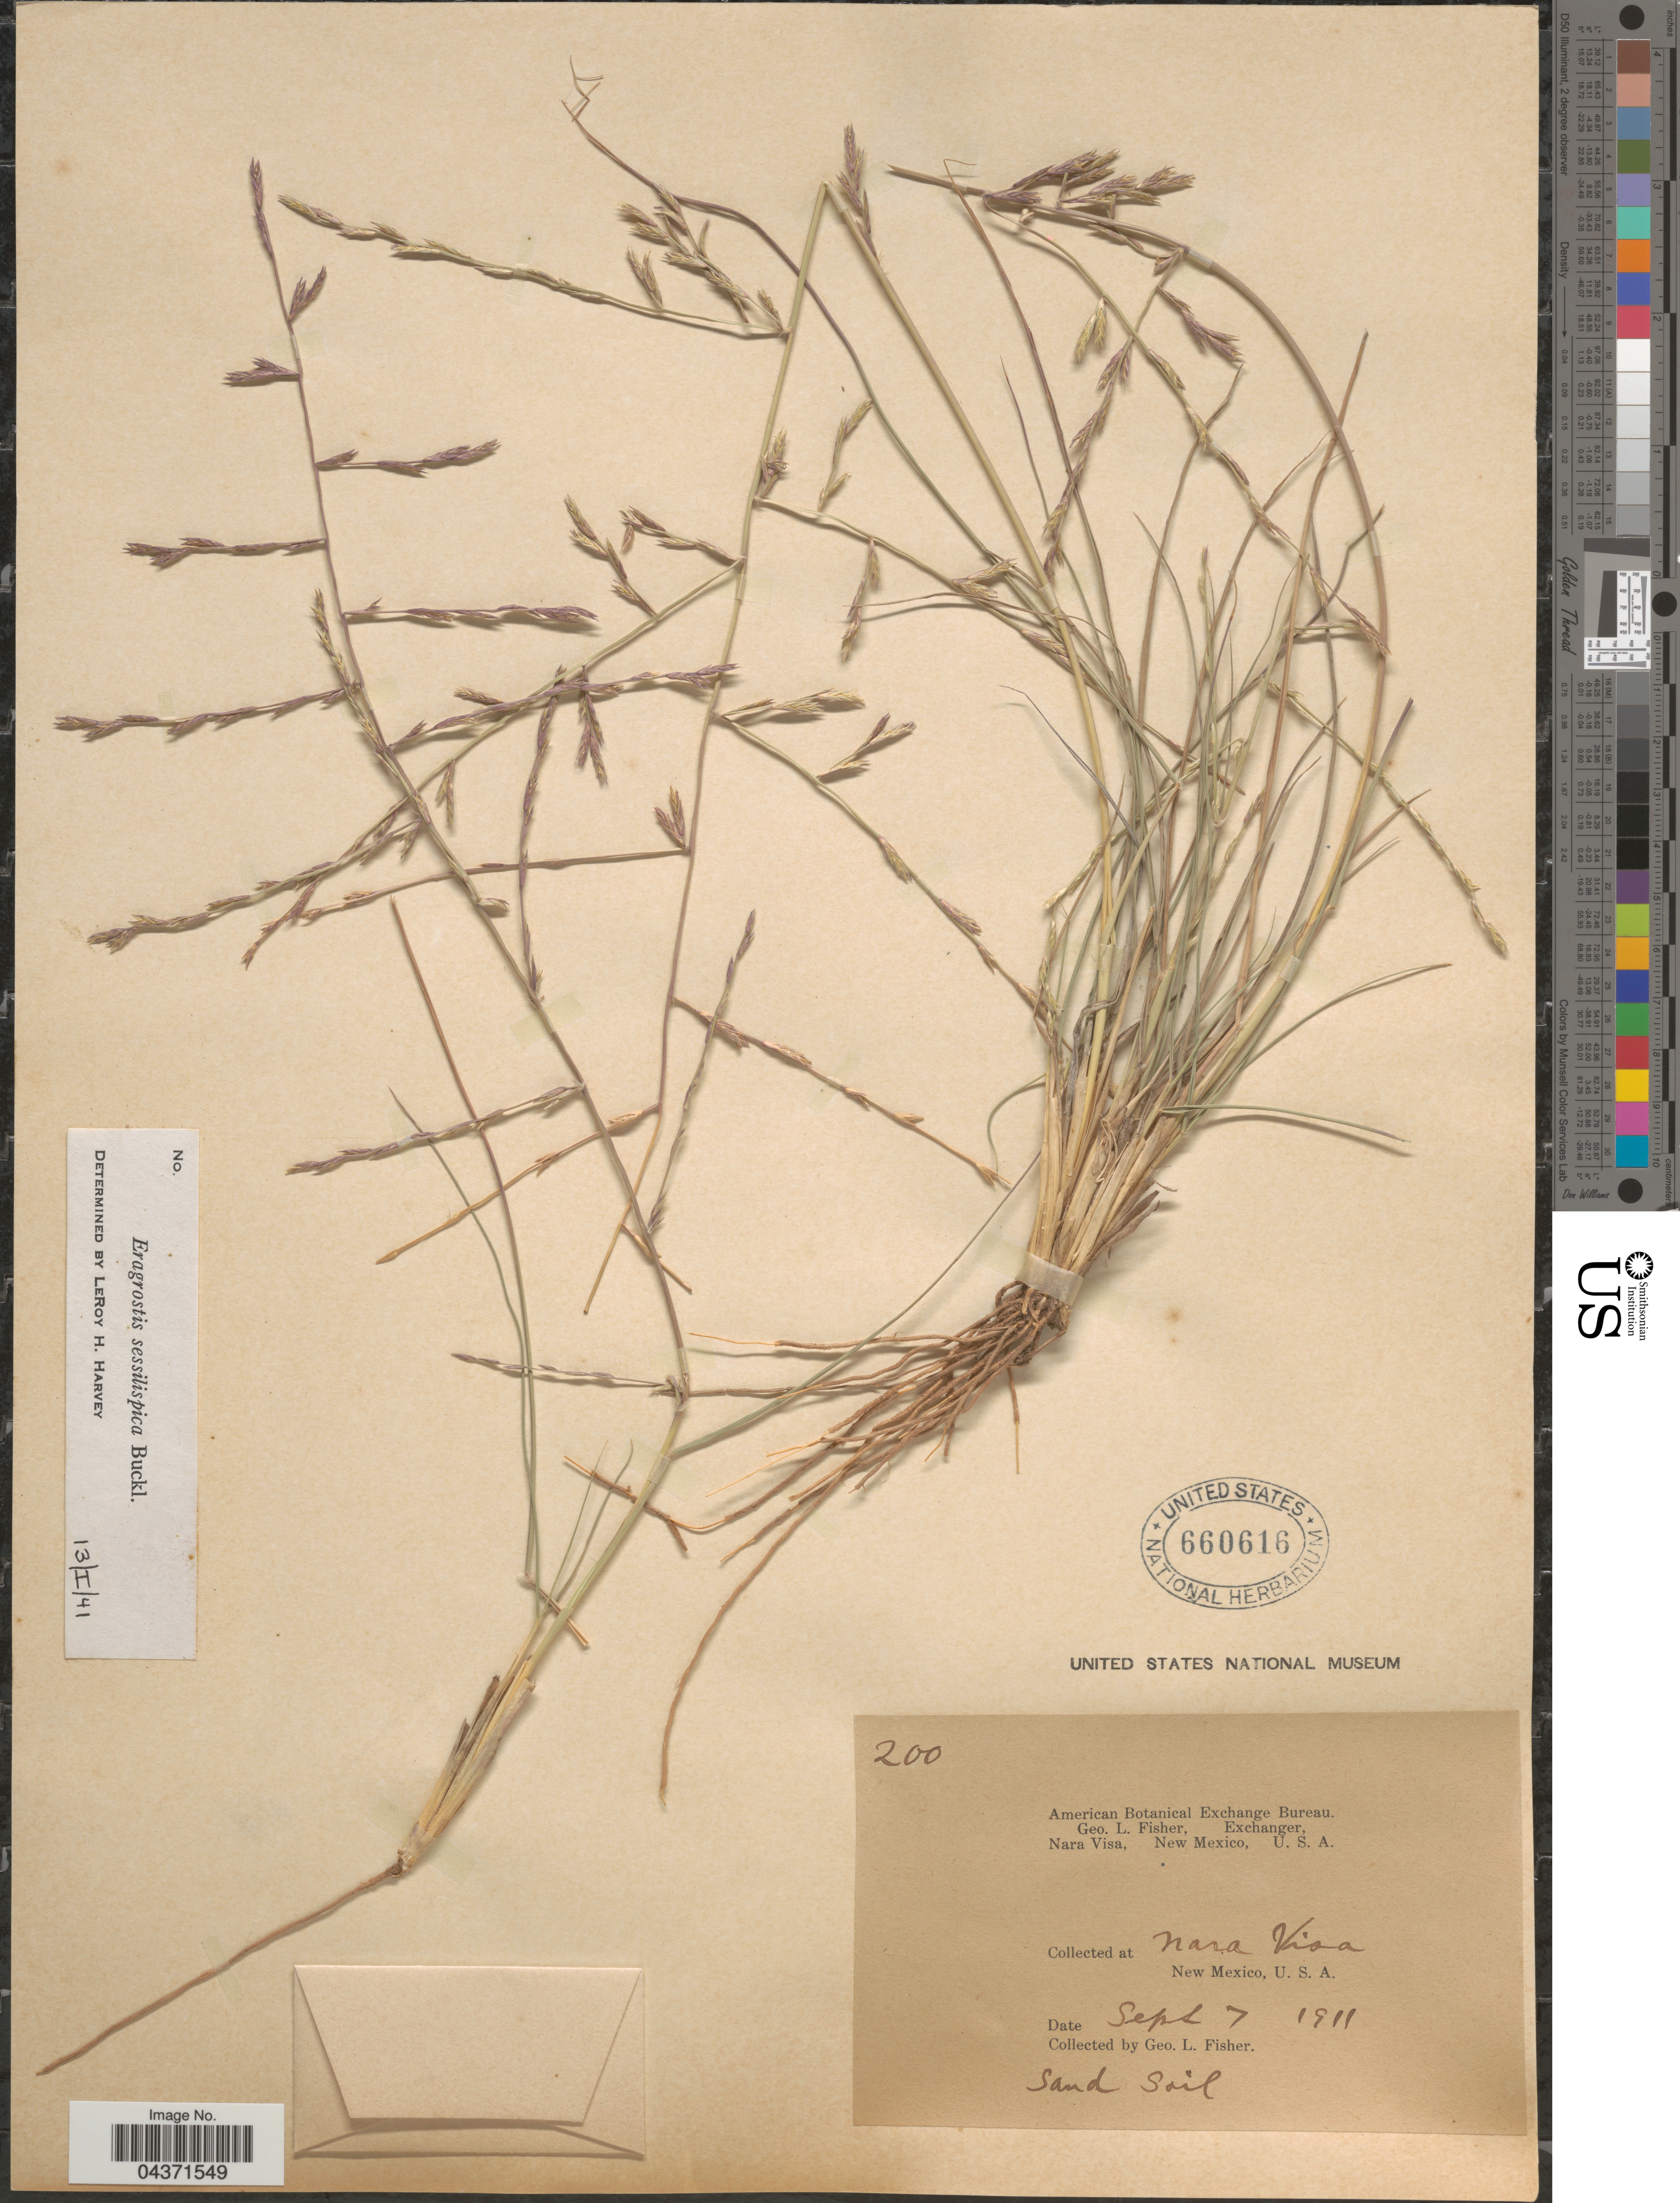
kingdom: Plantae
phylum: Tracheophyta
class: Liliopsida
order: Poales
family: Poaceae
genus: Eragrostis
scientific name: Eragrostis sessilispica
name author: Buckley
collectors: G. L. Fisher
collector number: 200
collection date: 1911-09-07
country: United States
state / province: New Mexico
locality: Nara Visa.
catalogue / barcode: US 660616